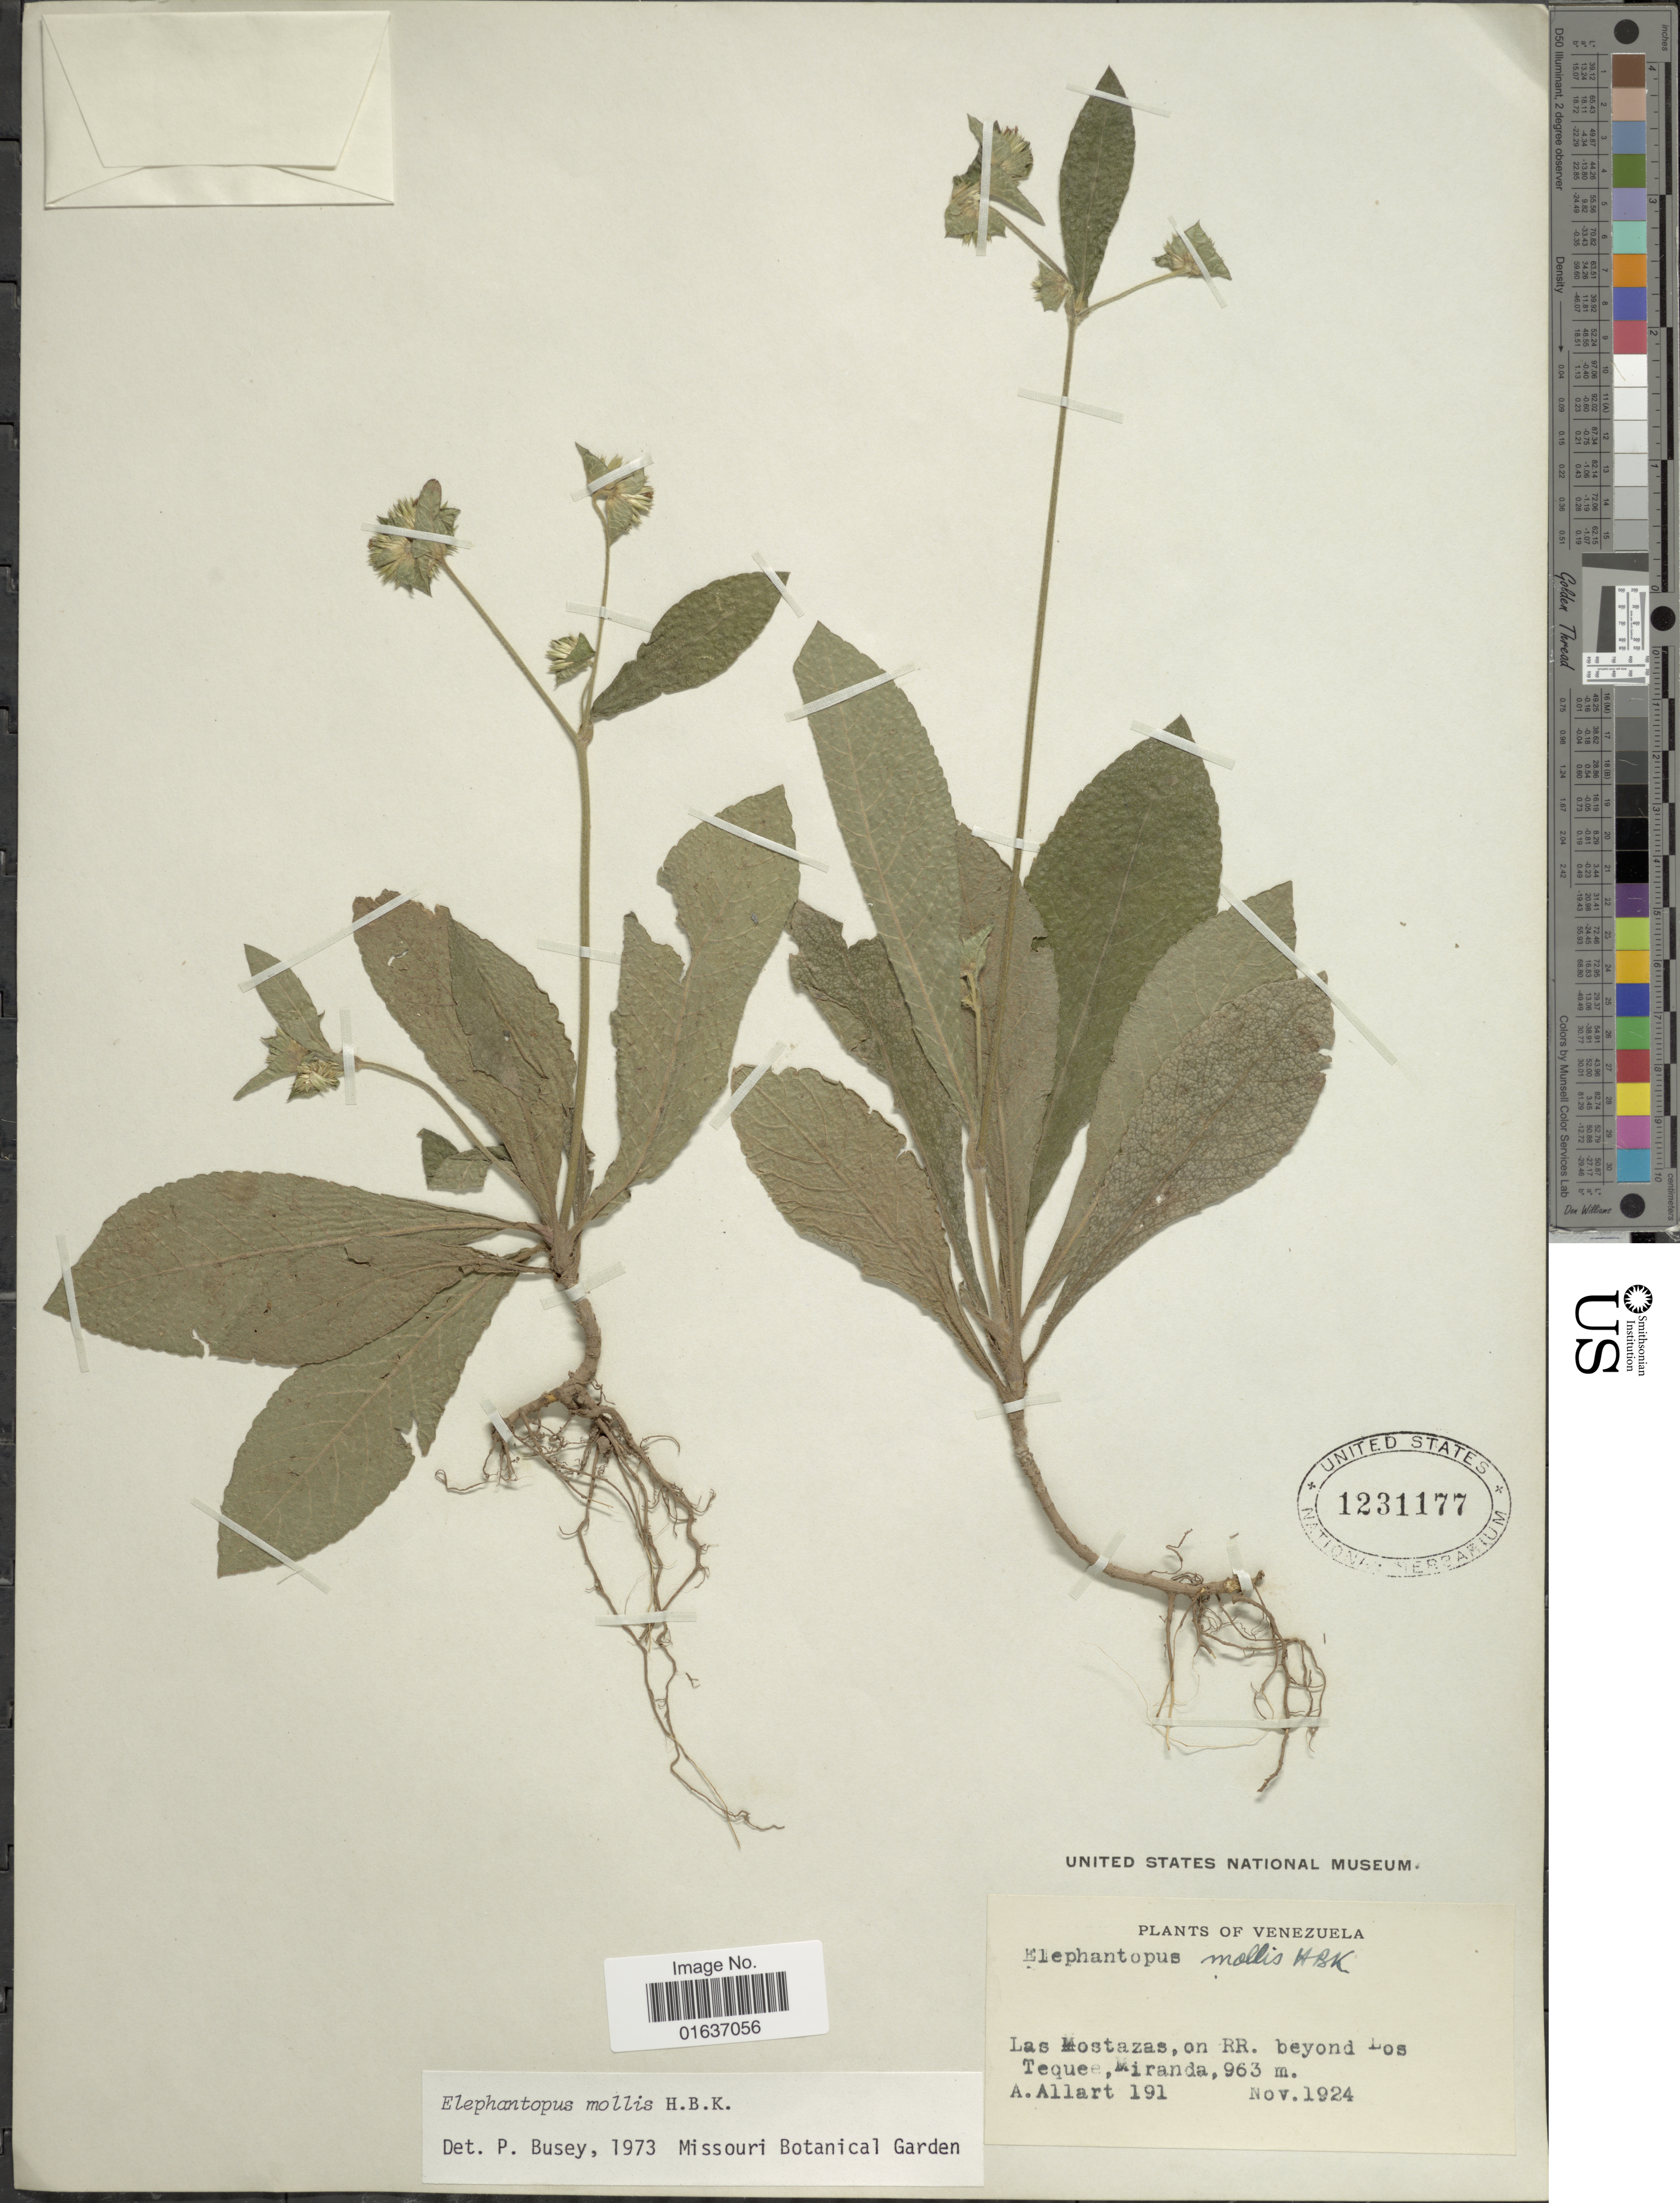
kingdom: Plantae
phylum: Tracheophyta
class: Magnoliopsida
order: Asterales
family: Asteraceae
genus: Elephantopus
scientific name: Elephantopus mollis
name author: Kunth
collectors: A. Allart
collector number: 191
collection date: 1924-11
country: Venezuela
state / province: Miranda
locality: Las Mostazas, on RR, beyond Los Tequee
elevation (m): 963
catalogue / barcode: US 1231177